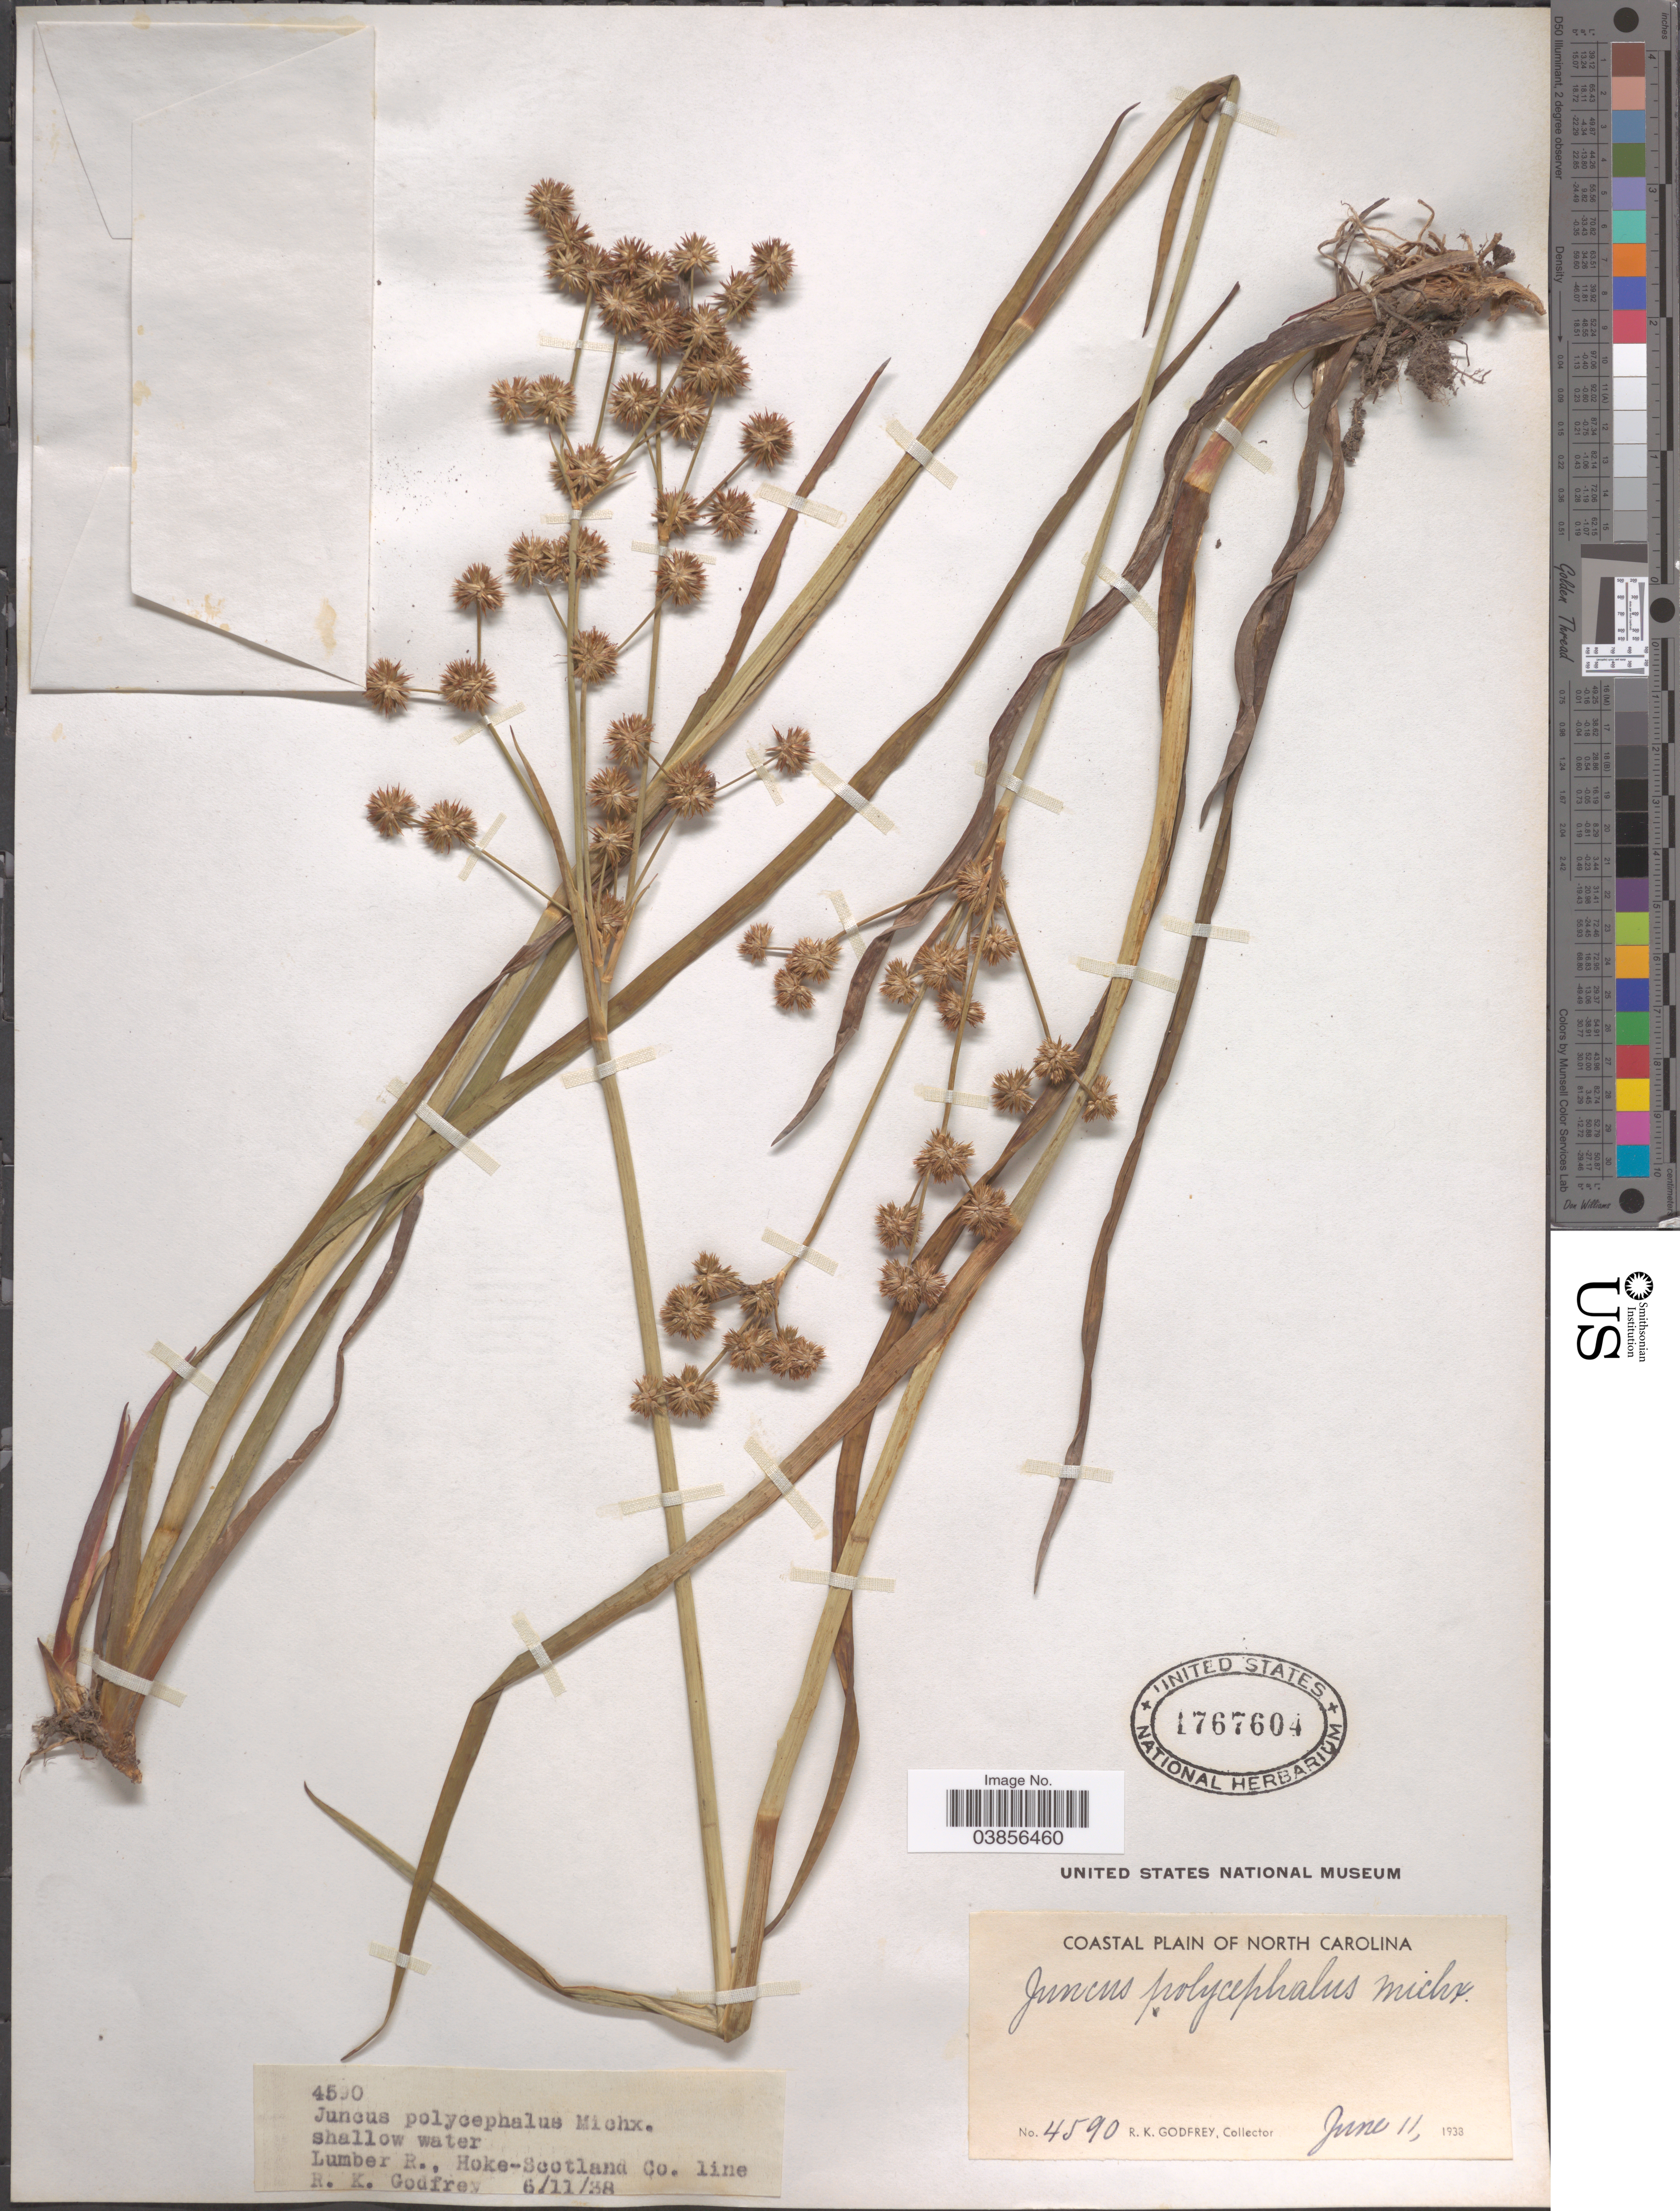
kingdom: Plantae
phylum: Tracheophyta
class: Liliopsida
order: Poales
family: Juncaceae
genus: Juncus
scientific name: Juncus polycephalus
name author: Michx.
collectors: R. K. Godfrey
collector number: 4590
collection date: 1938-06-11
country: United States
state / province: North Carolina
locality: Lumber R., Hoke-Scotland Co. Coastal Plain of North Carolina.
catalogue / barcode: US 1767604